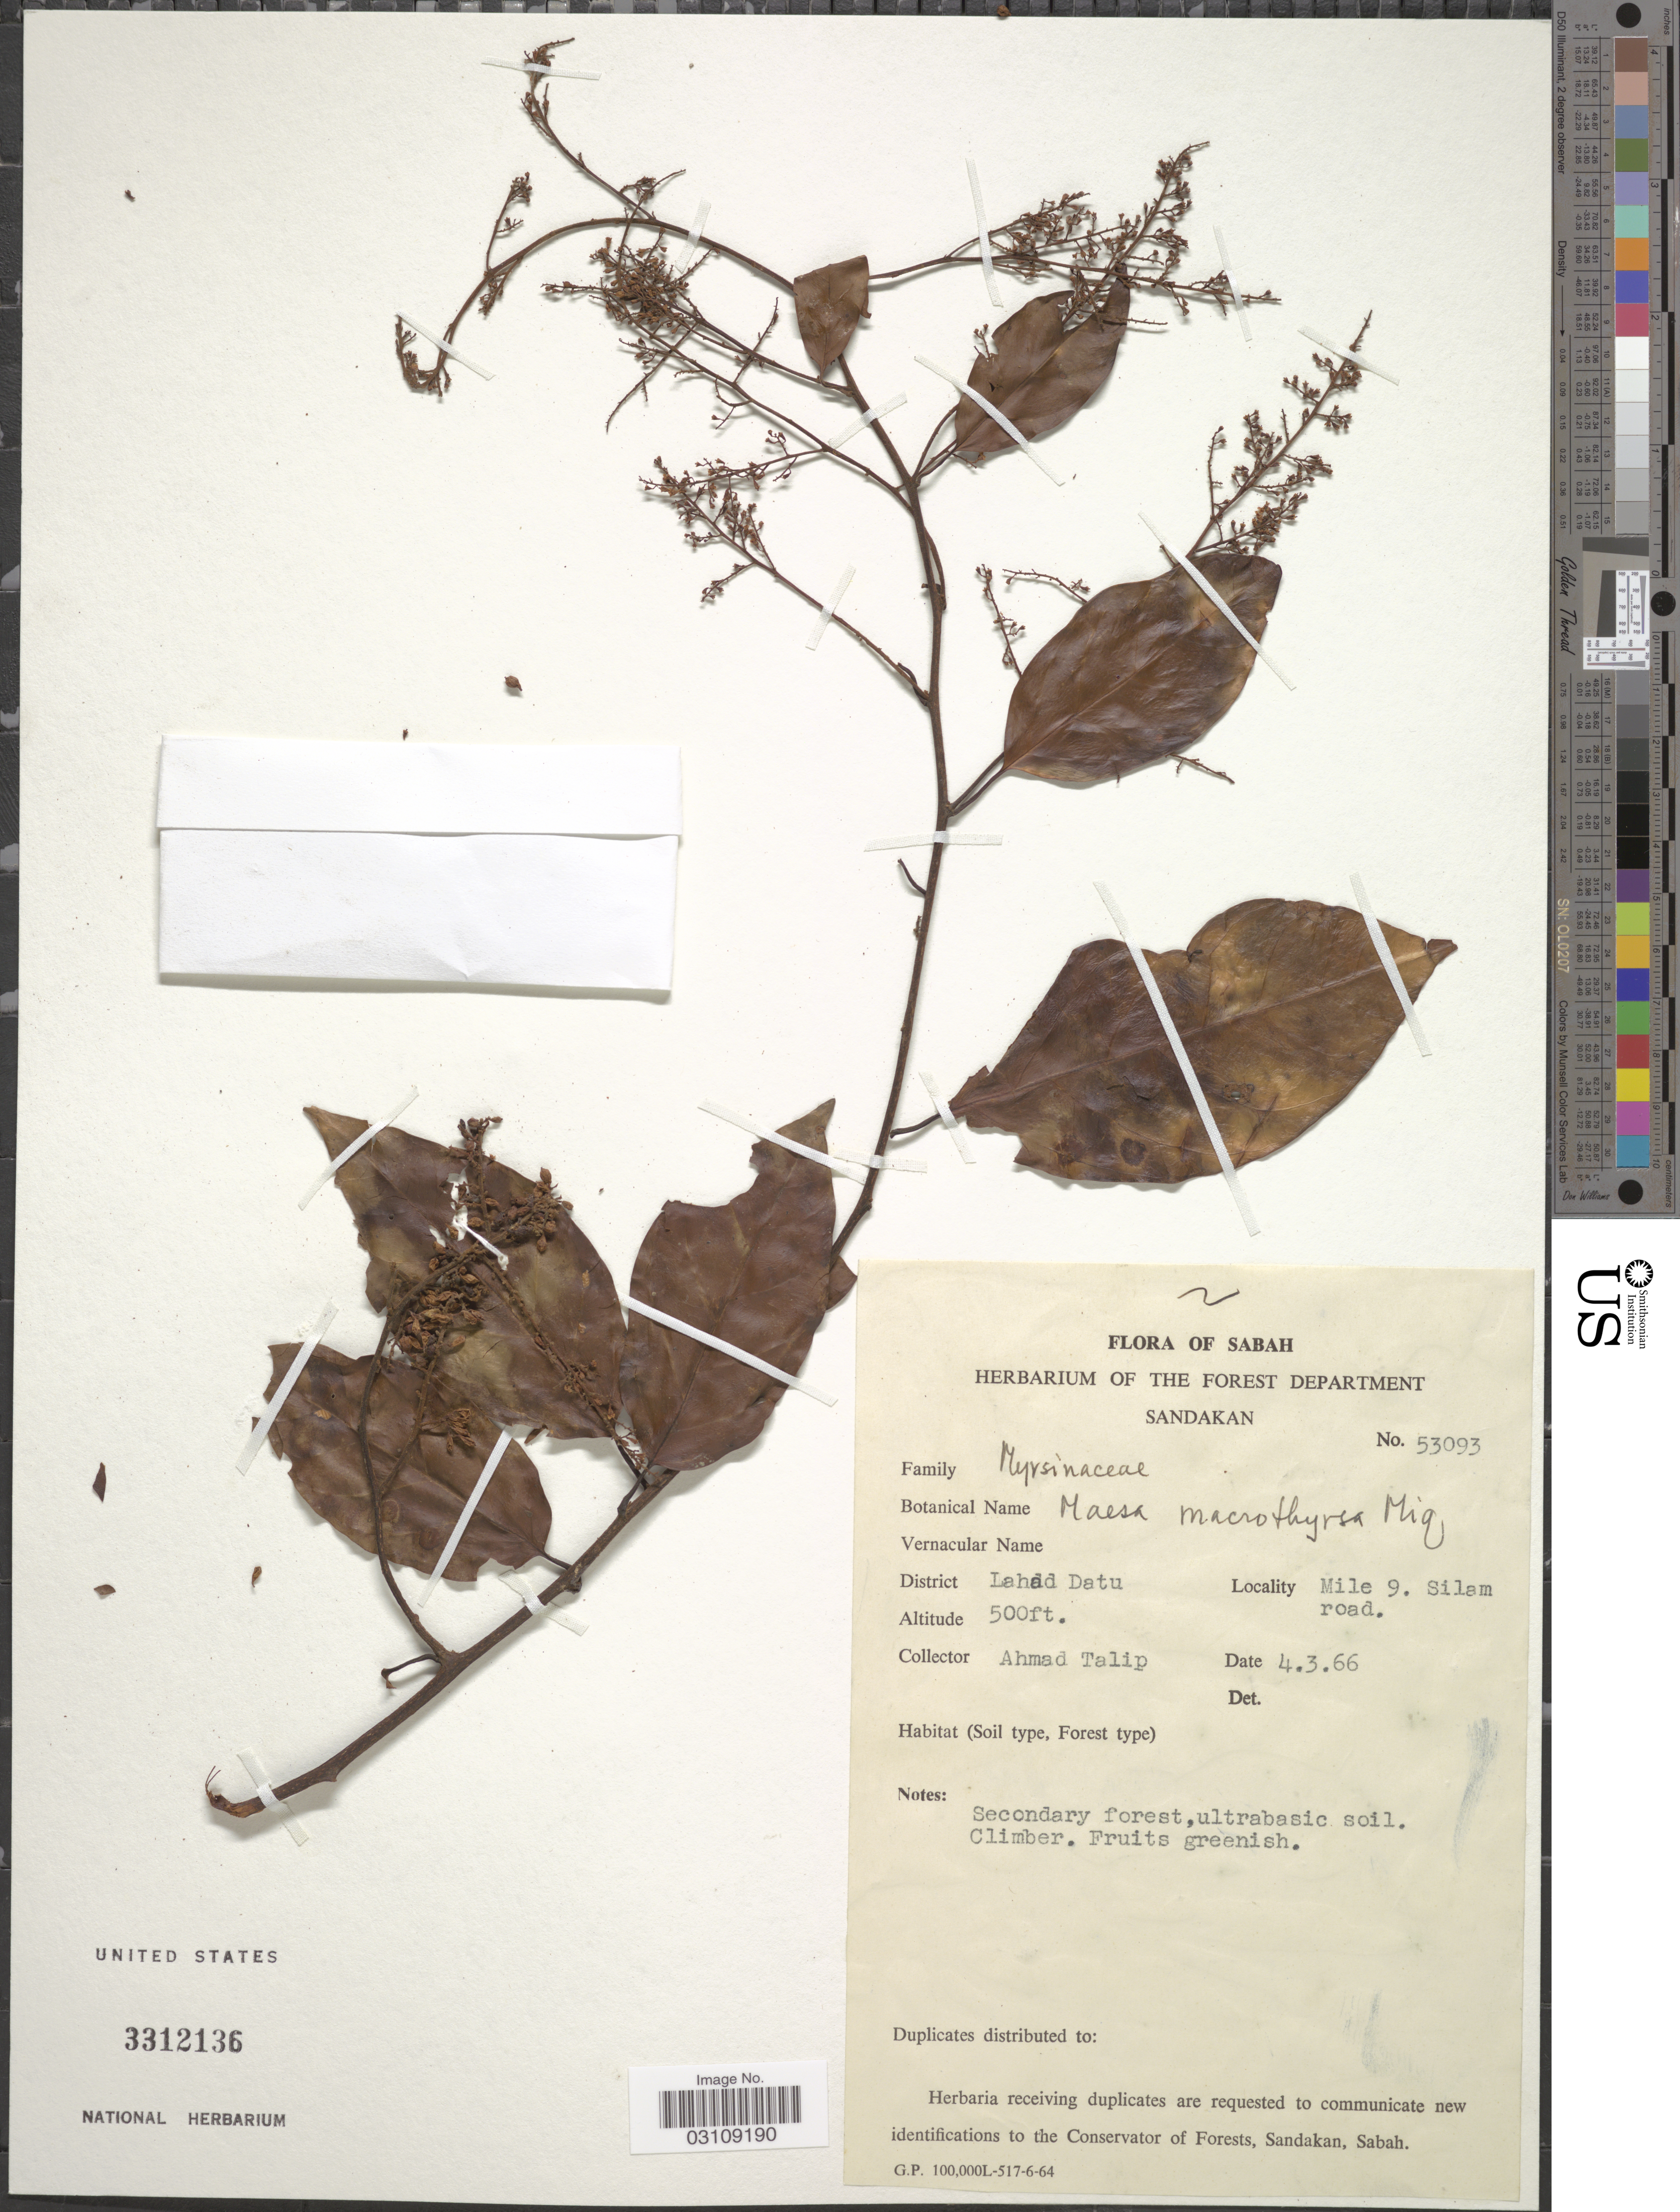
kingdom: Plantae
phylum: Tracheophyta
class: Magnoliopsida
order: Ericales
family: Primulaceae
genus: Maesa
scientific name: Maesa macrothyrsa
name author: Miq.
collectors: A. Talip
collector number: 53093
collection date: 1966-03-04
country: Malaysia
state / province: Sabah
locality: District Lahad Datu. Mile 9. Silam road.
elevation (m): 152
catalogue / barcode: US 3312136